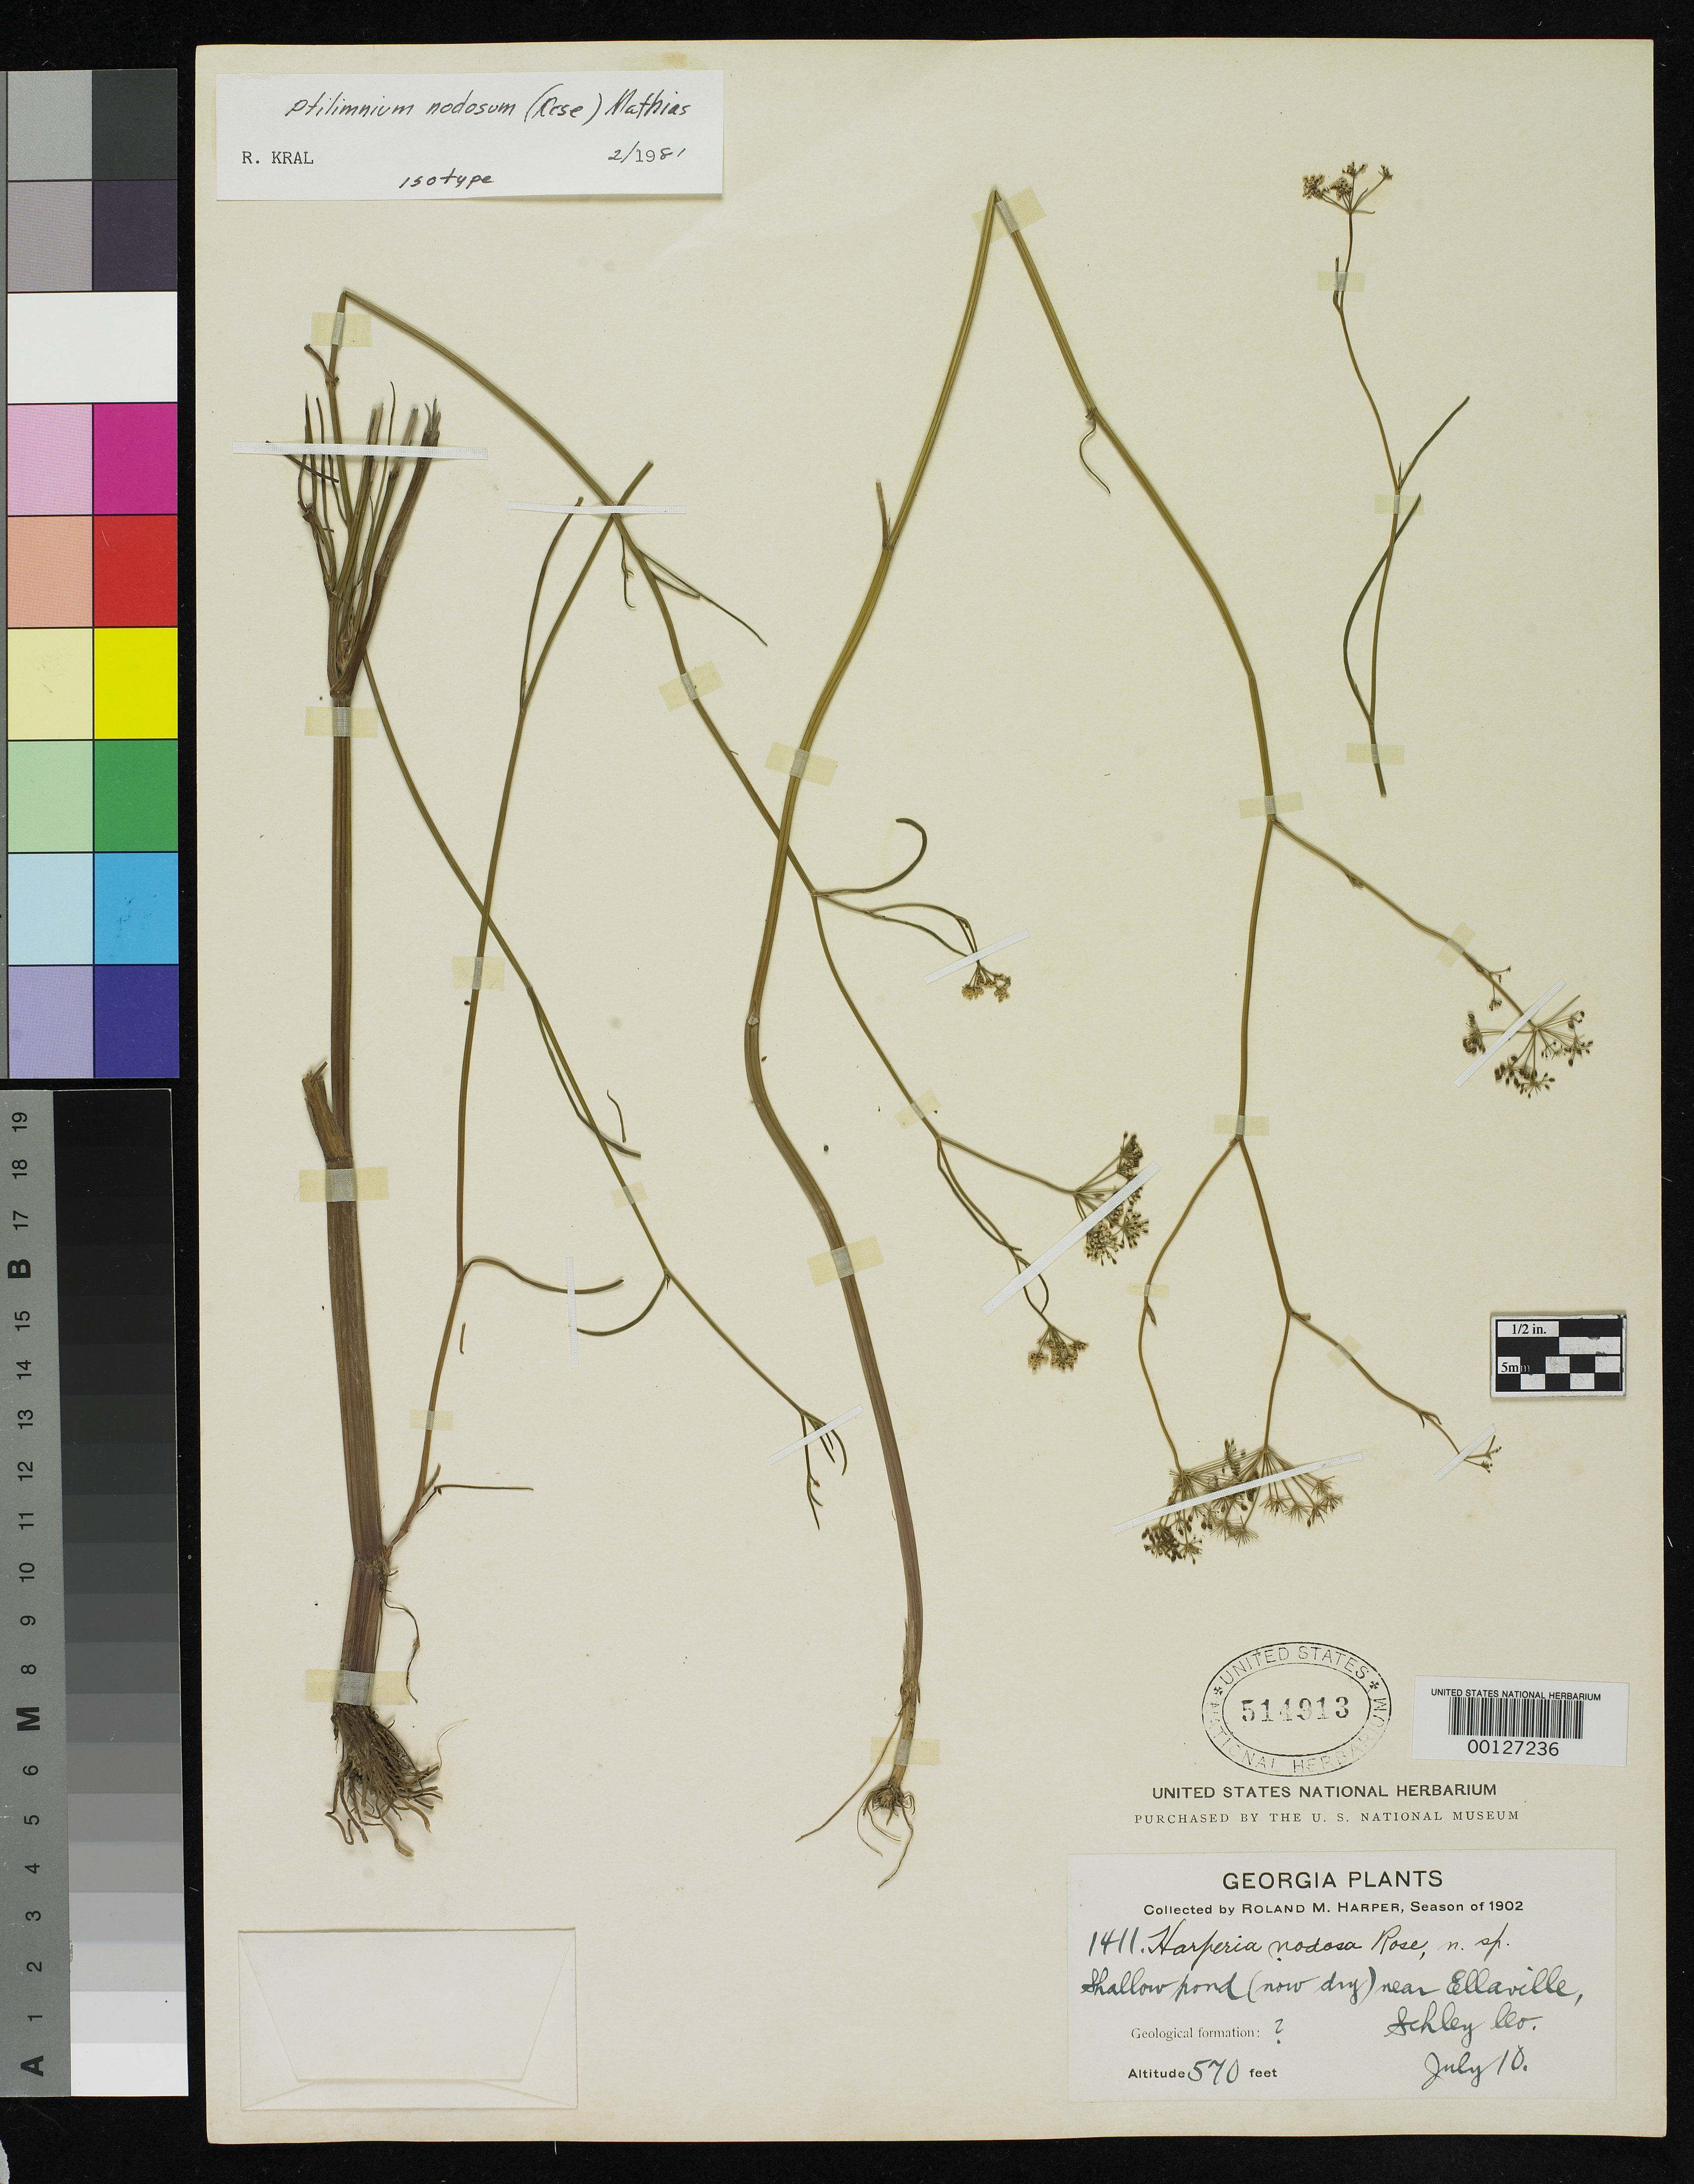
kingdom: Plantae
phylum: Tracheophyta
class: Magnoliopsida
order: Apiales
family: Apiaceae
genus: Harperia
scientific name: Harperia nodosa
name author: Rose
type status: Holotype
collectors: R. M. Harper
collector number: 1411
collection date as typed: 10 Jul 1902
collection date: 1902-07-10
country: United States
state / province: Georgia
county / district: Schley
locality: Near Ellaville.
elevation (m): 174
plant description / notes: Harperia Rose (1905) is a later homonym of Harperia Fitzgerald (1904) and was replaced with Harperella Rose 1906 (Proc. Biol. Soc. Wash. 19: 96).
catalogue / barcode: US 514914